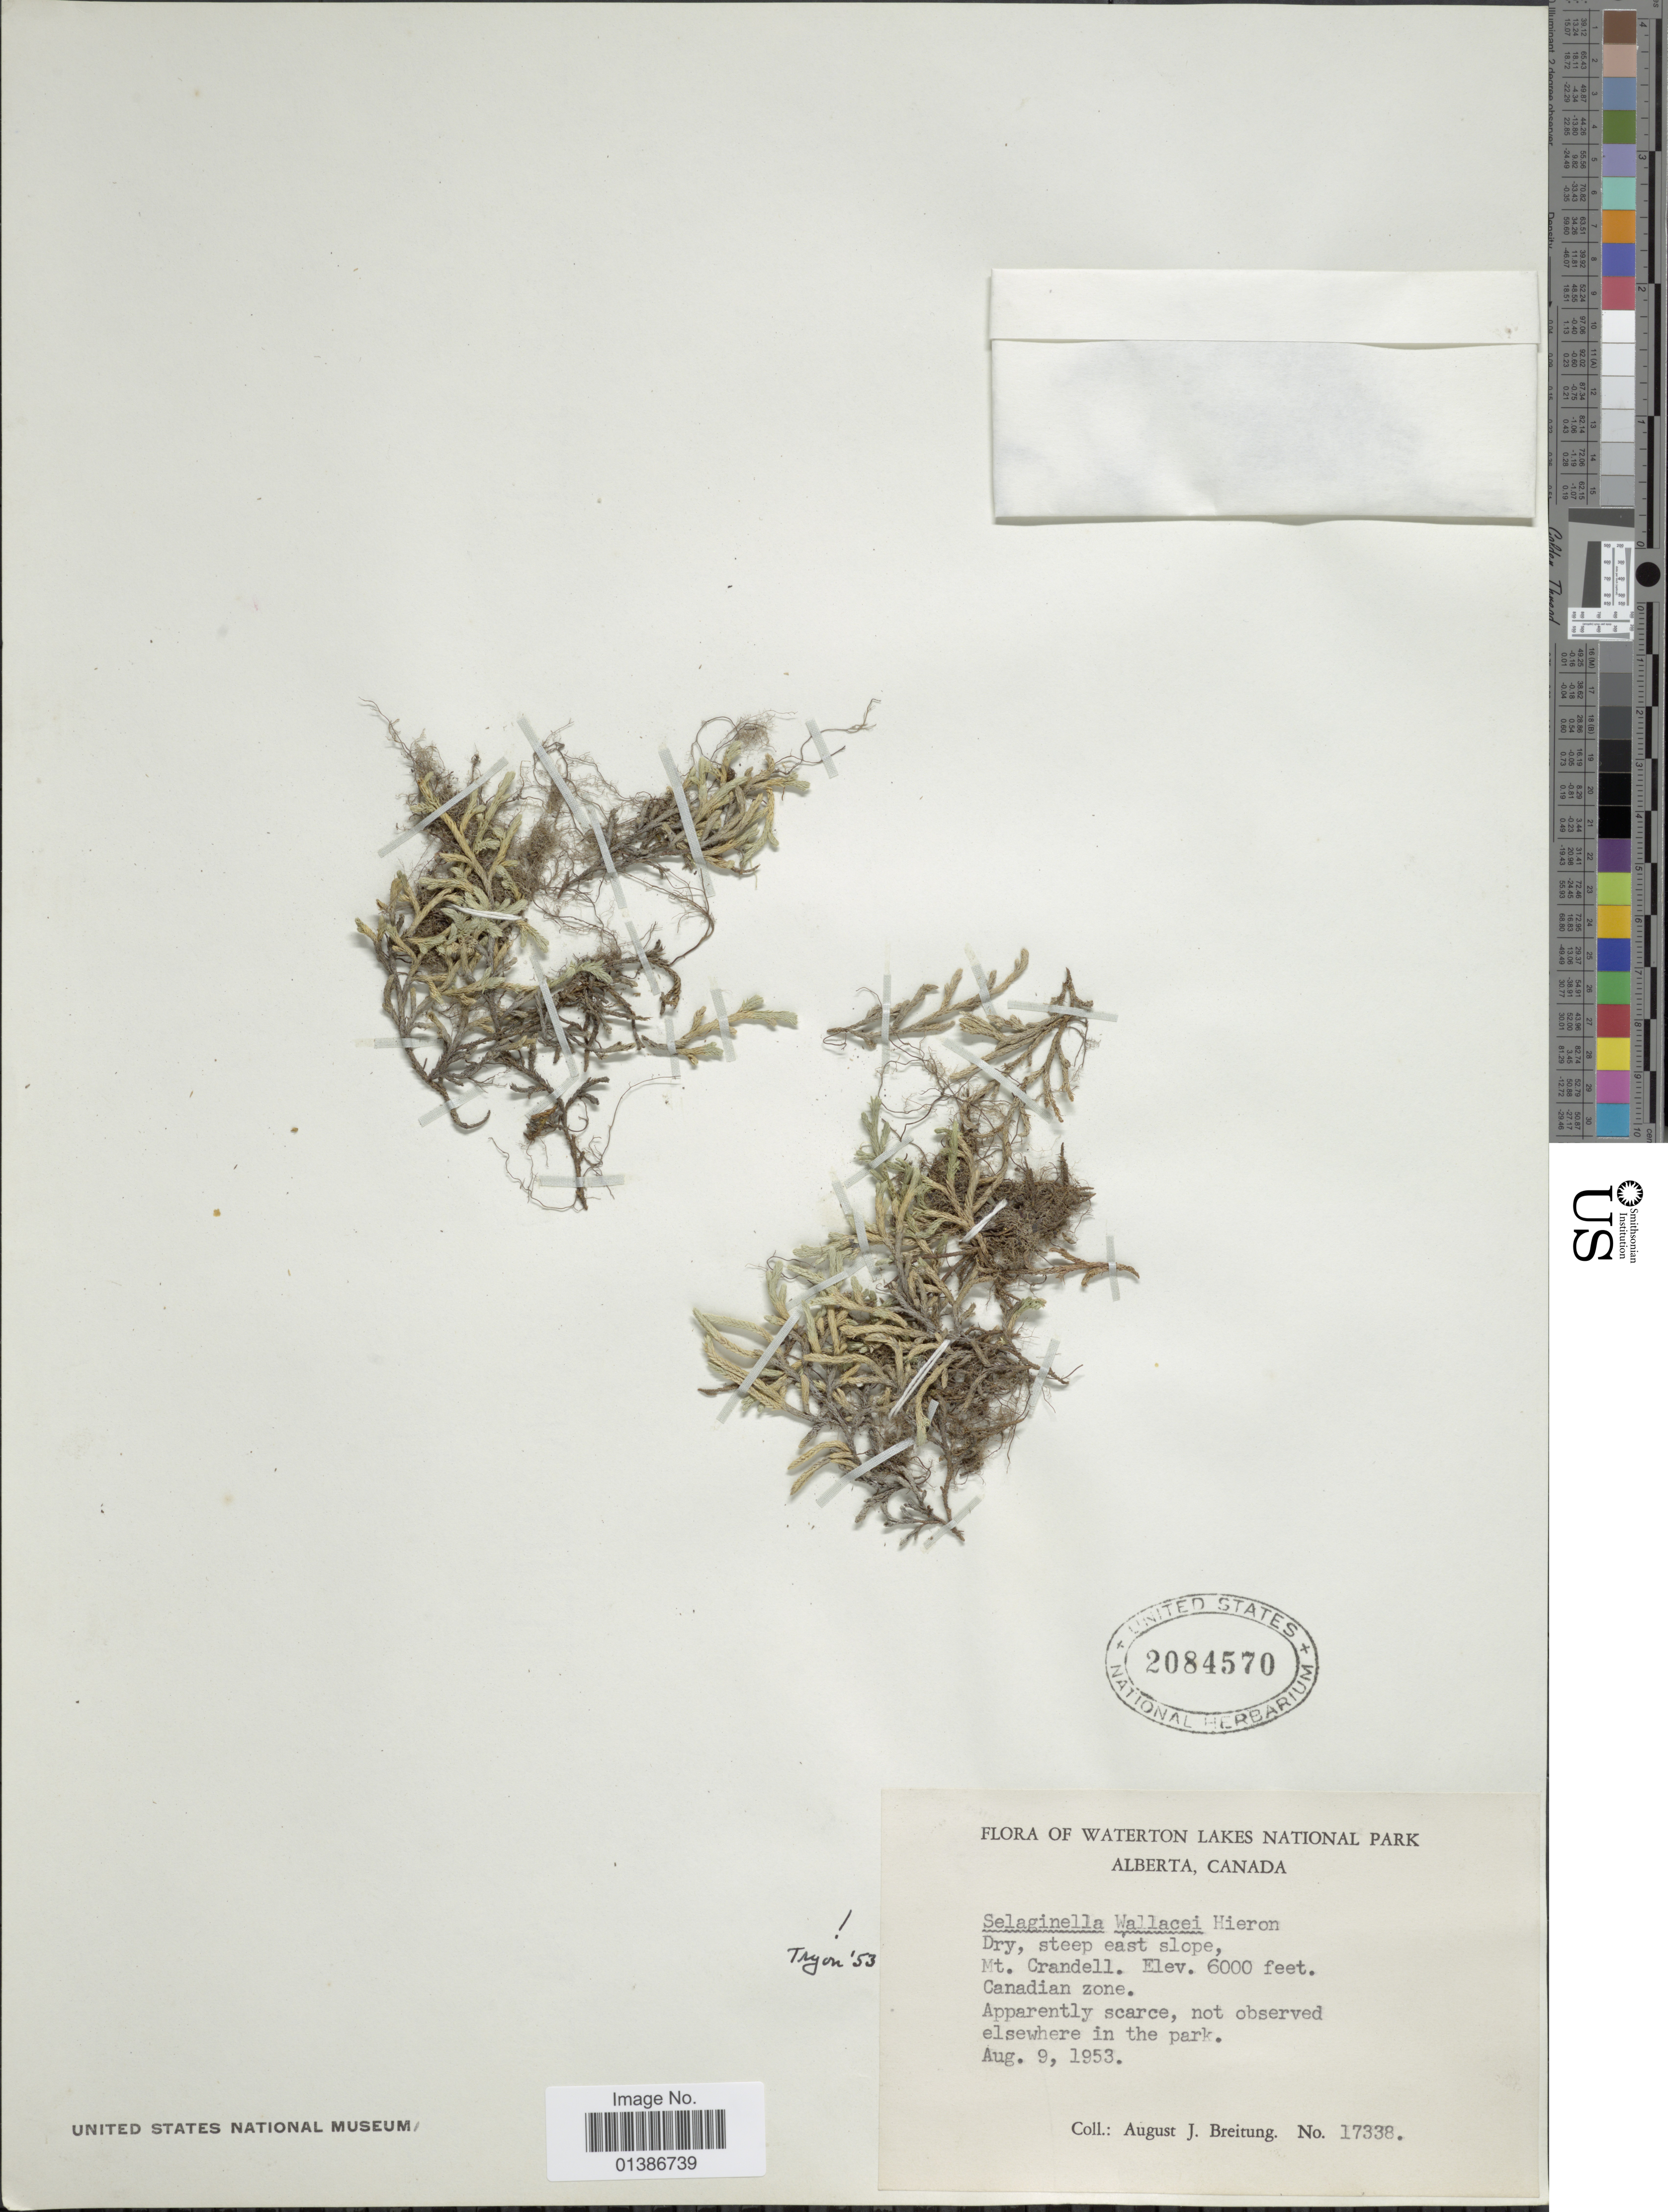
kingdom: Plantae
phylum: Tracheophyta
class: Lycopodiopsida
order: Selaginellales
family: Selaginellaceae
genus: Selaginella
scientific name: Selaginella wallacei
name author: Hieron.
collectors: A. Breitung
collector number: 17338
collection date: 1953-08-09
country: Canada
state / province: Alberta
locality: Waterton Lakes National Park. Dry, steep east slope, Mt. Crandell. Canadian zone.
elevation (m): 1829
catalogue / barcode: US 2084570